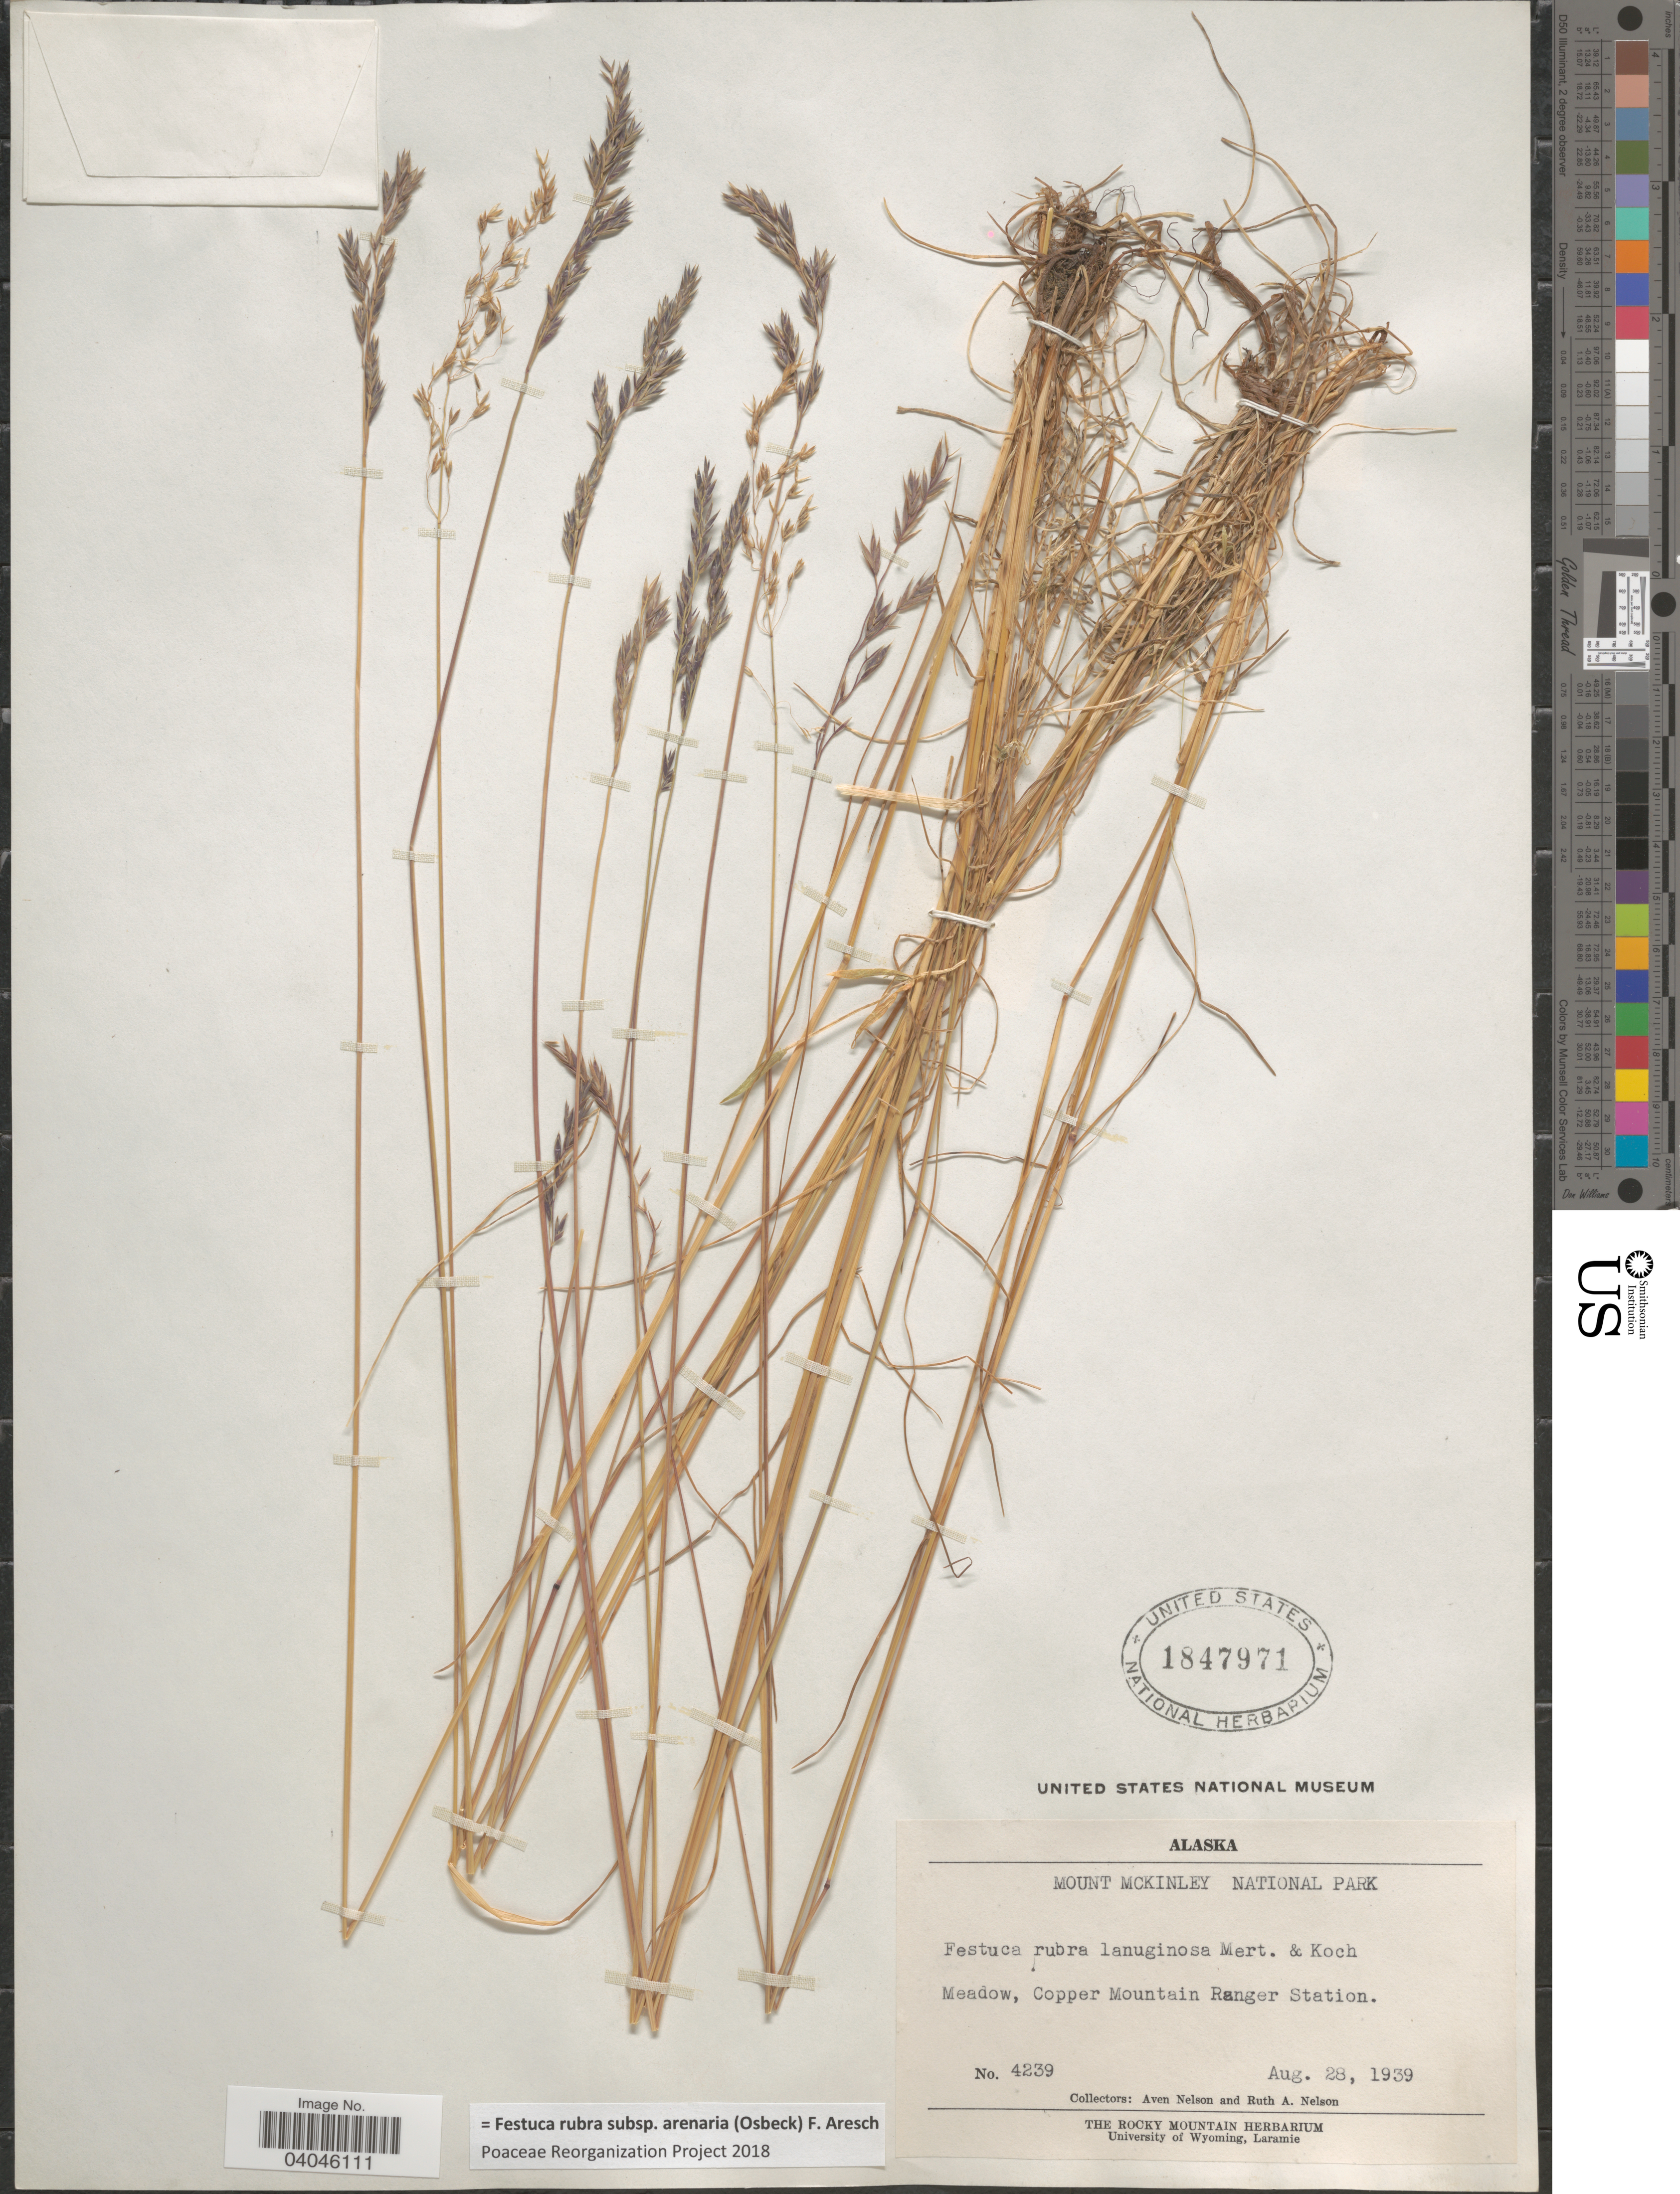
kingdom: Plantae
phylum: Tracheophyta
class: Liliopsida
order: Poales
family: Poaceae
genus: Festuca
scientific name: Festuca rubra subsp. arenaria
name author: (Osbeck) F. Aresch.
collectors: A. Nelson & R. A. Nelson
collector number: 4239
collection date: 1939-08-28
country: United States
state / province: Alaska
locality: Mount McKinley National Park. Meadow, Copper Mountain Ranger Station.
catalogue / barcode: US 1847971